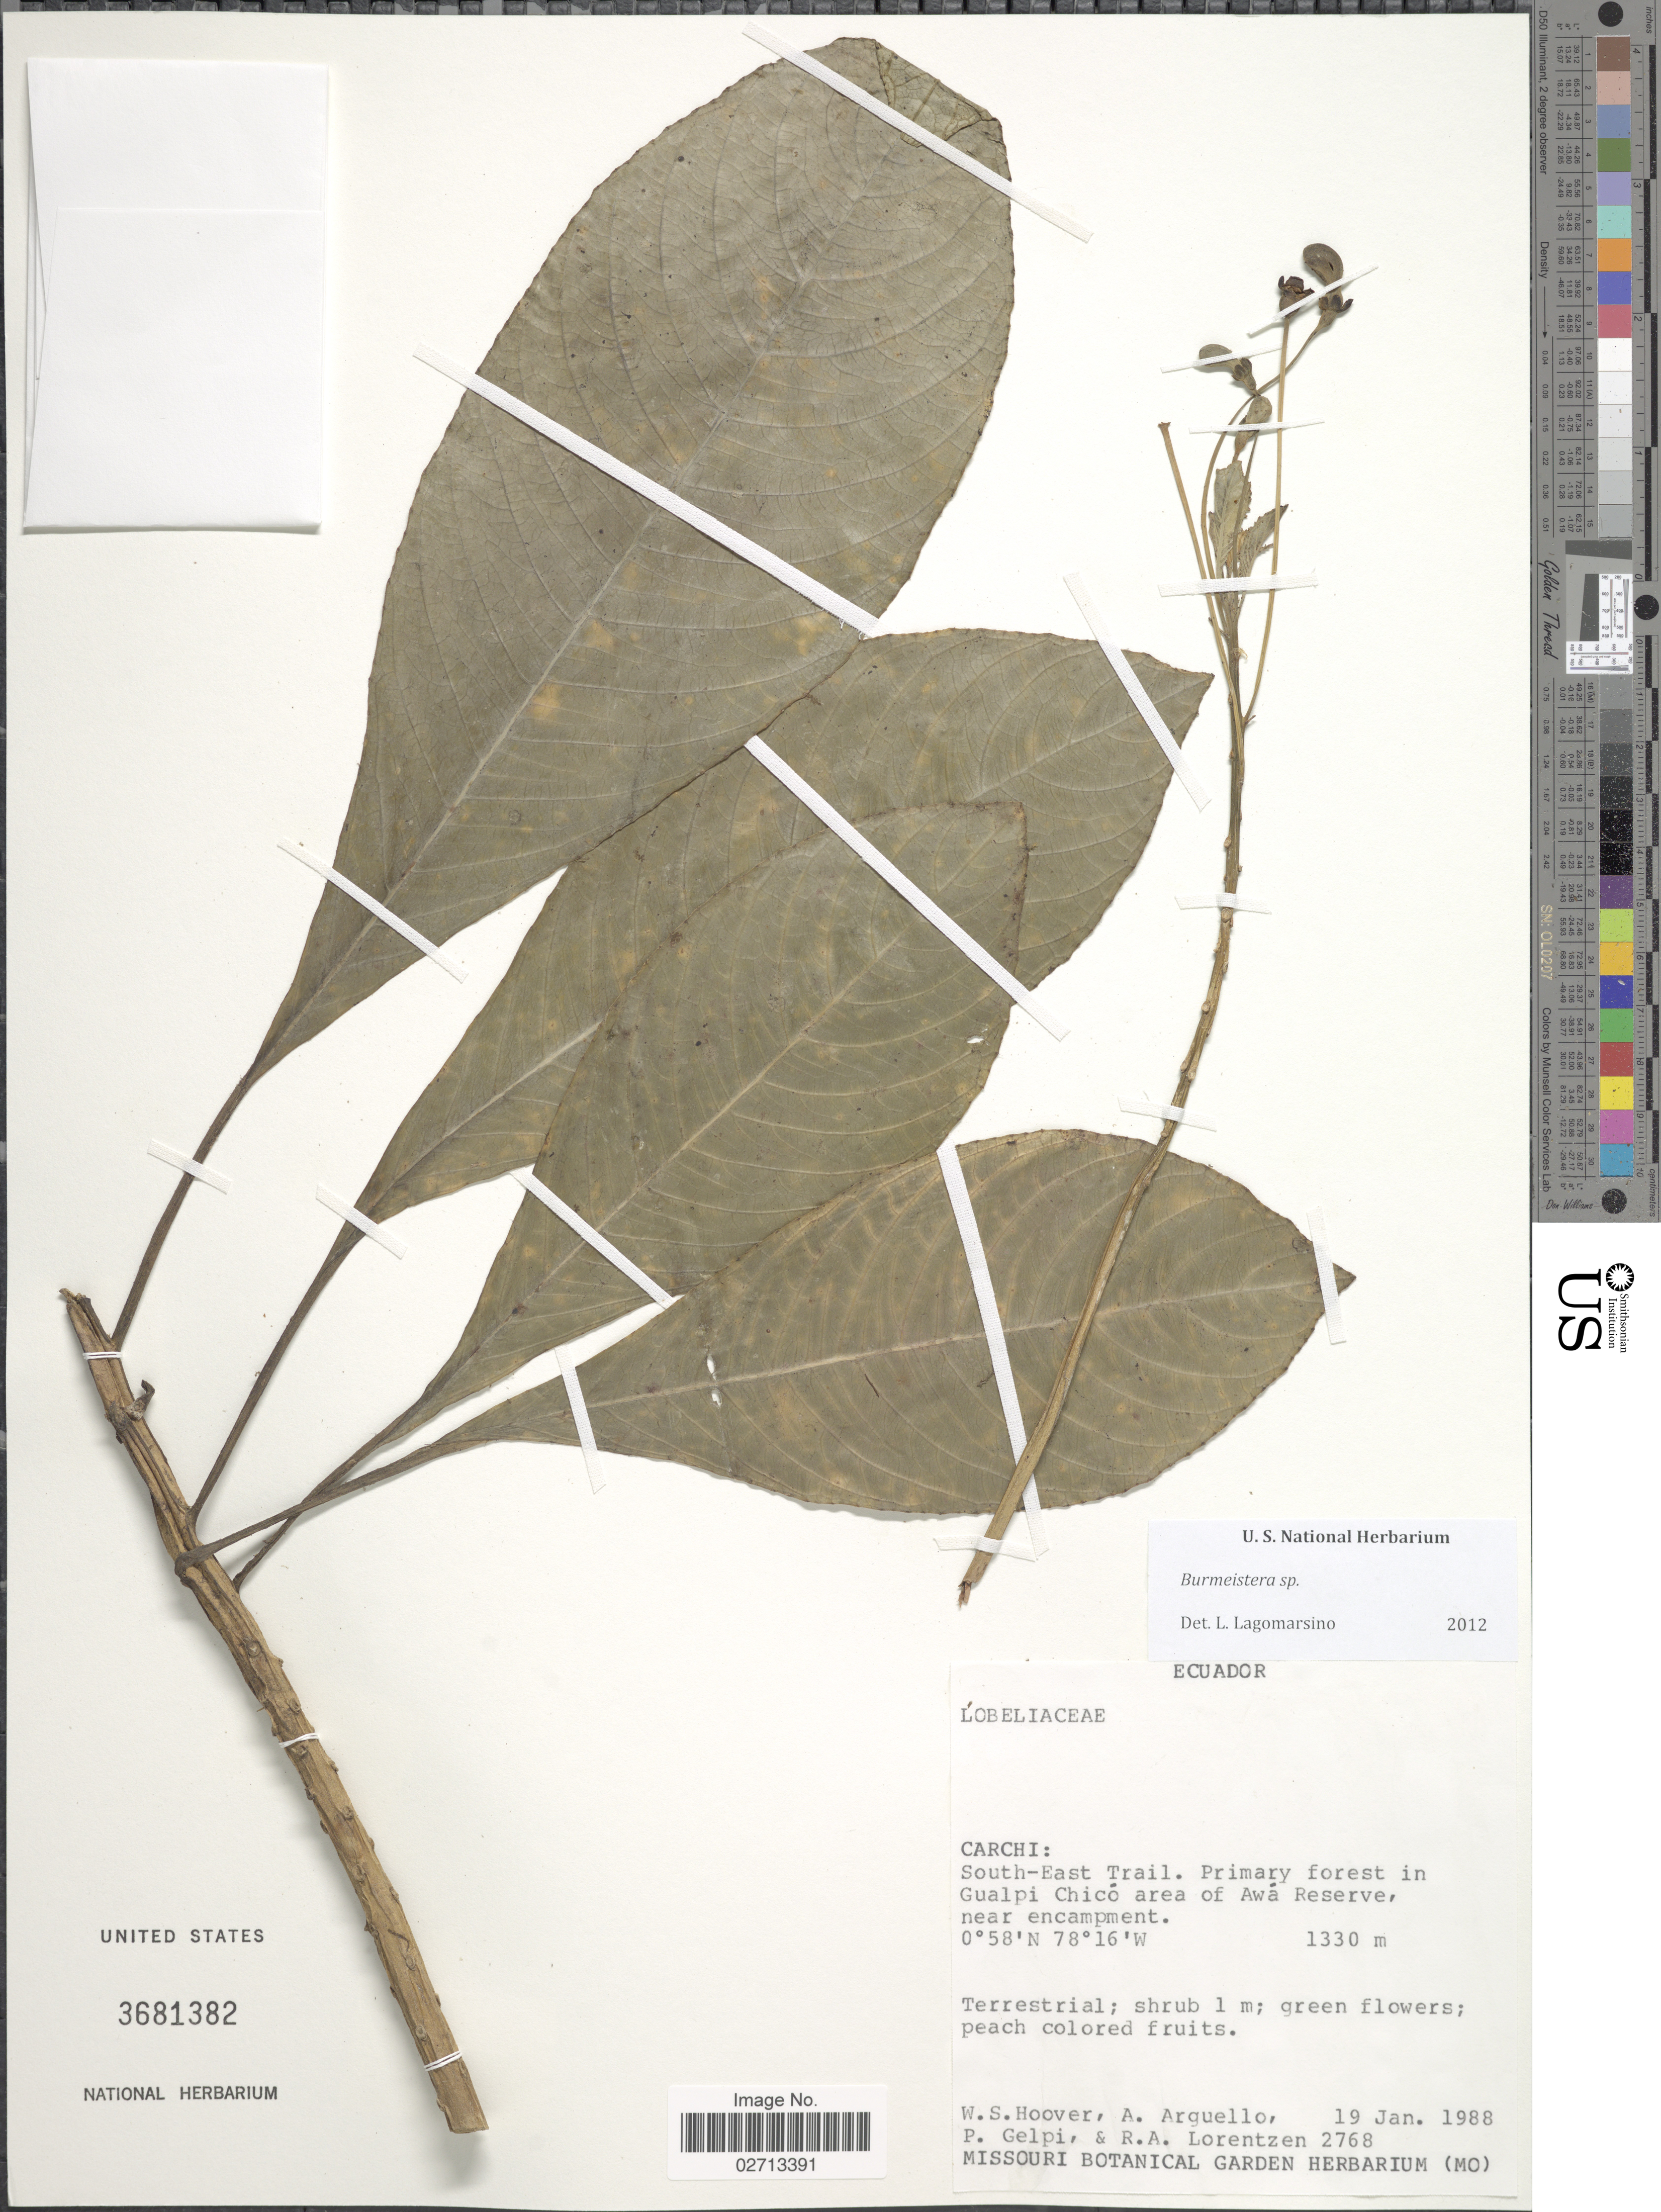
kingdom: Plantae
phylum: Tracheophyta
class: Magnoliopsida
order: Asterales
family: Campanulaceae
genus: Burmeistera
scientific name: Burmeistera sp.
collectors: W. S. Hoover, A. Arguello, P. Gelpi & R. Lorentzen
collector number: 2768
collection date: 1988-01-19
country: Ecuador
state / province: Carchi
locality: South-East Trail. Primary forest in Gualpi Chicó area of Awá Reserve, near encampment.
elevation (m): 1330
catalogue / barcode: US 3681382